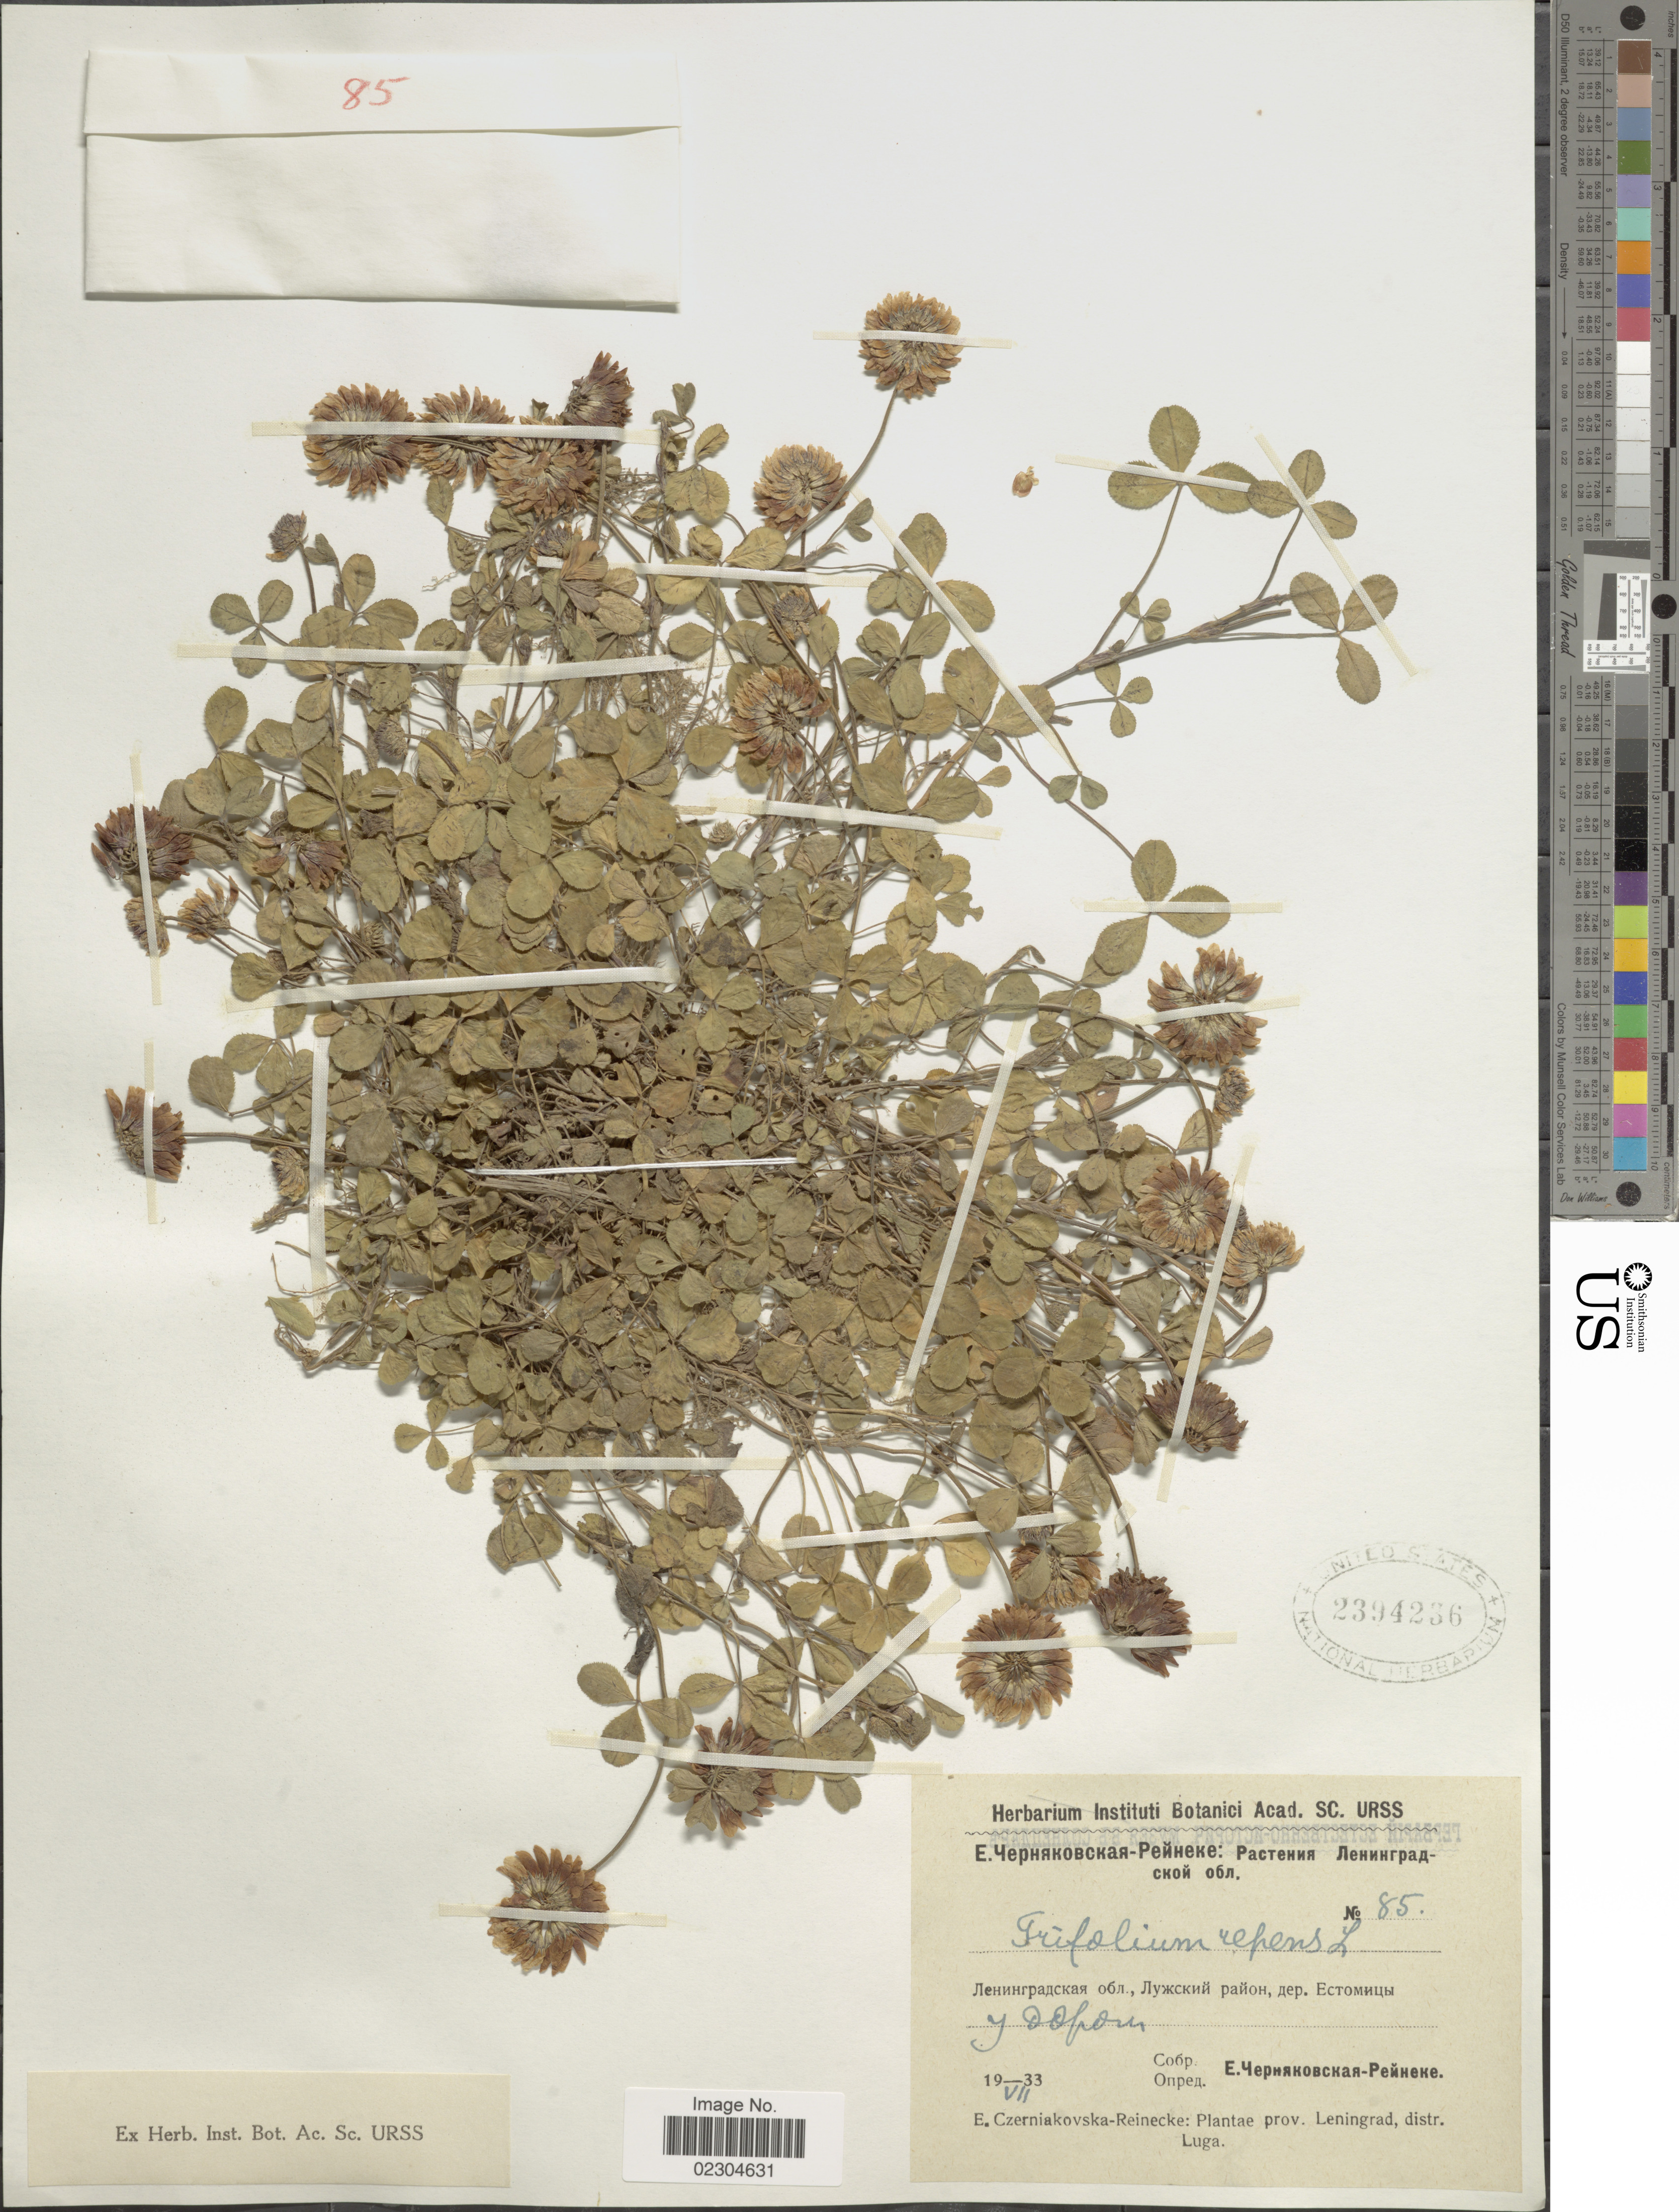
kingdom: Plantae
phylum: Tracheophyta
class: Magnoliopsida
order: Fabales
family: Fabaceae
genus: Trifolium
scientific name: Trifolium repens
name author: L.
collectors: E. Czerniakosvka-Reinecke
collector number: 85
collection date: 1933-07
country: Russian Federation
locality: Prov. leningrad, distr. Luga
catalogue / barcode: US 2394236